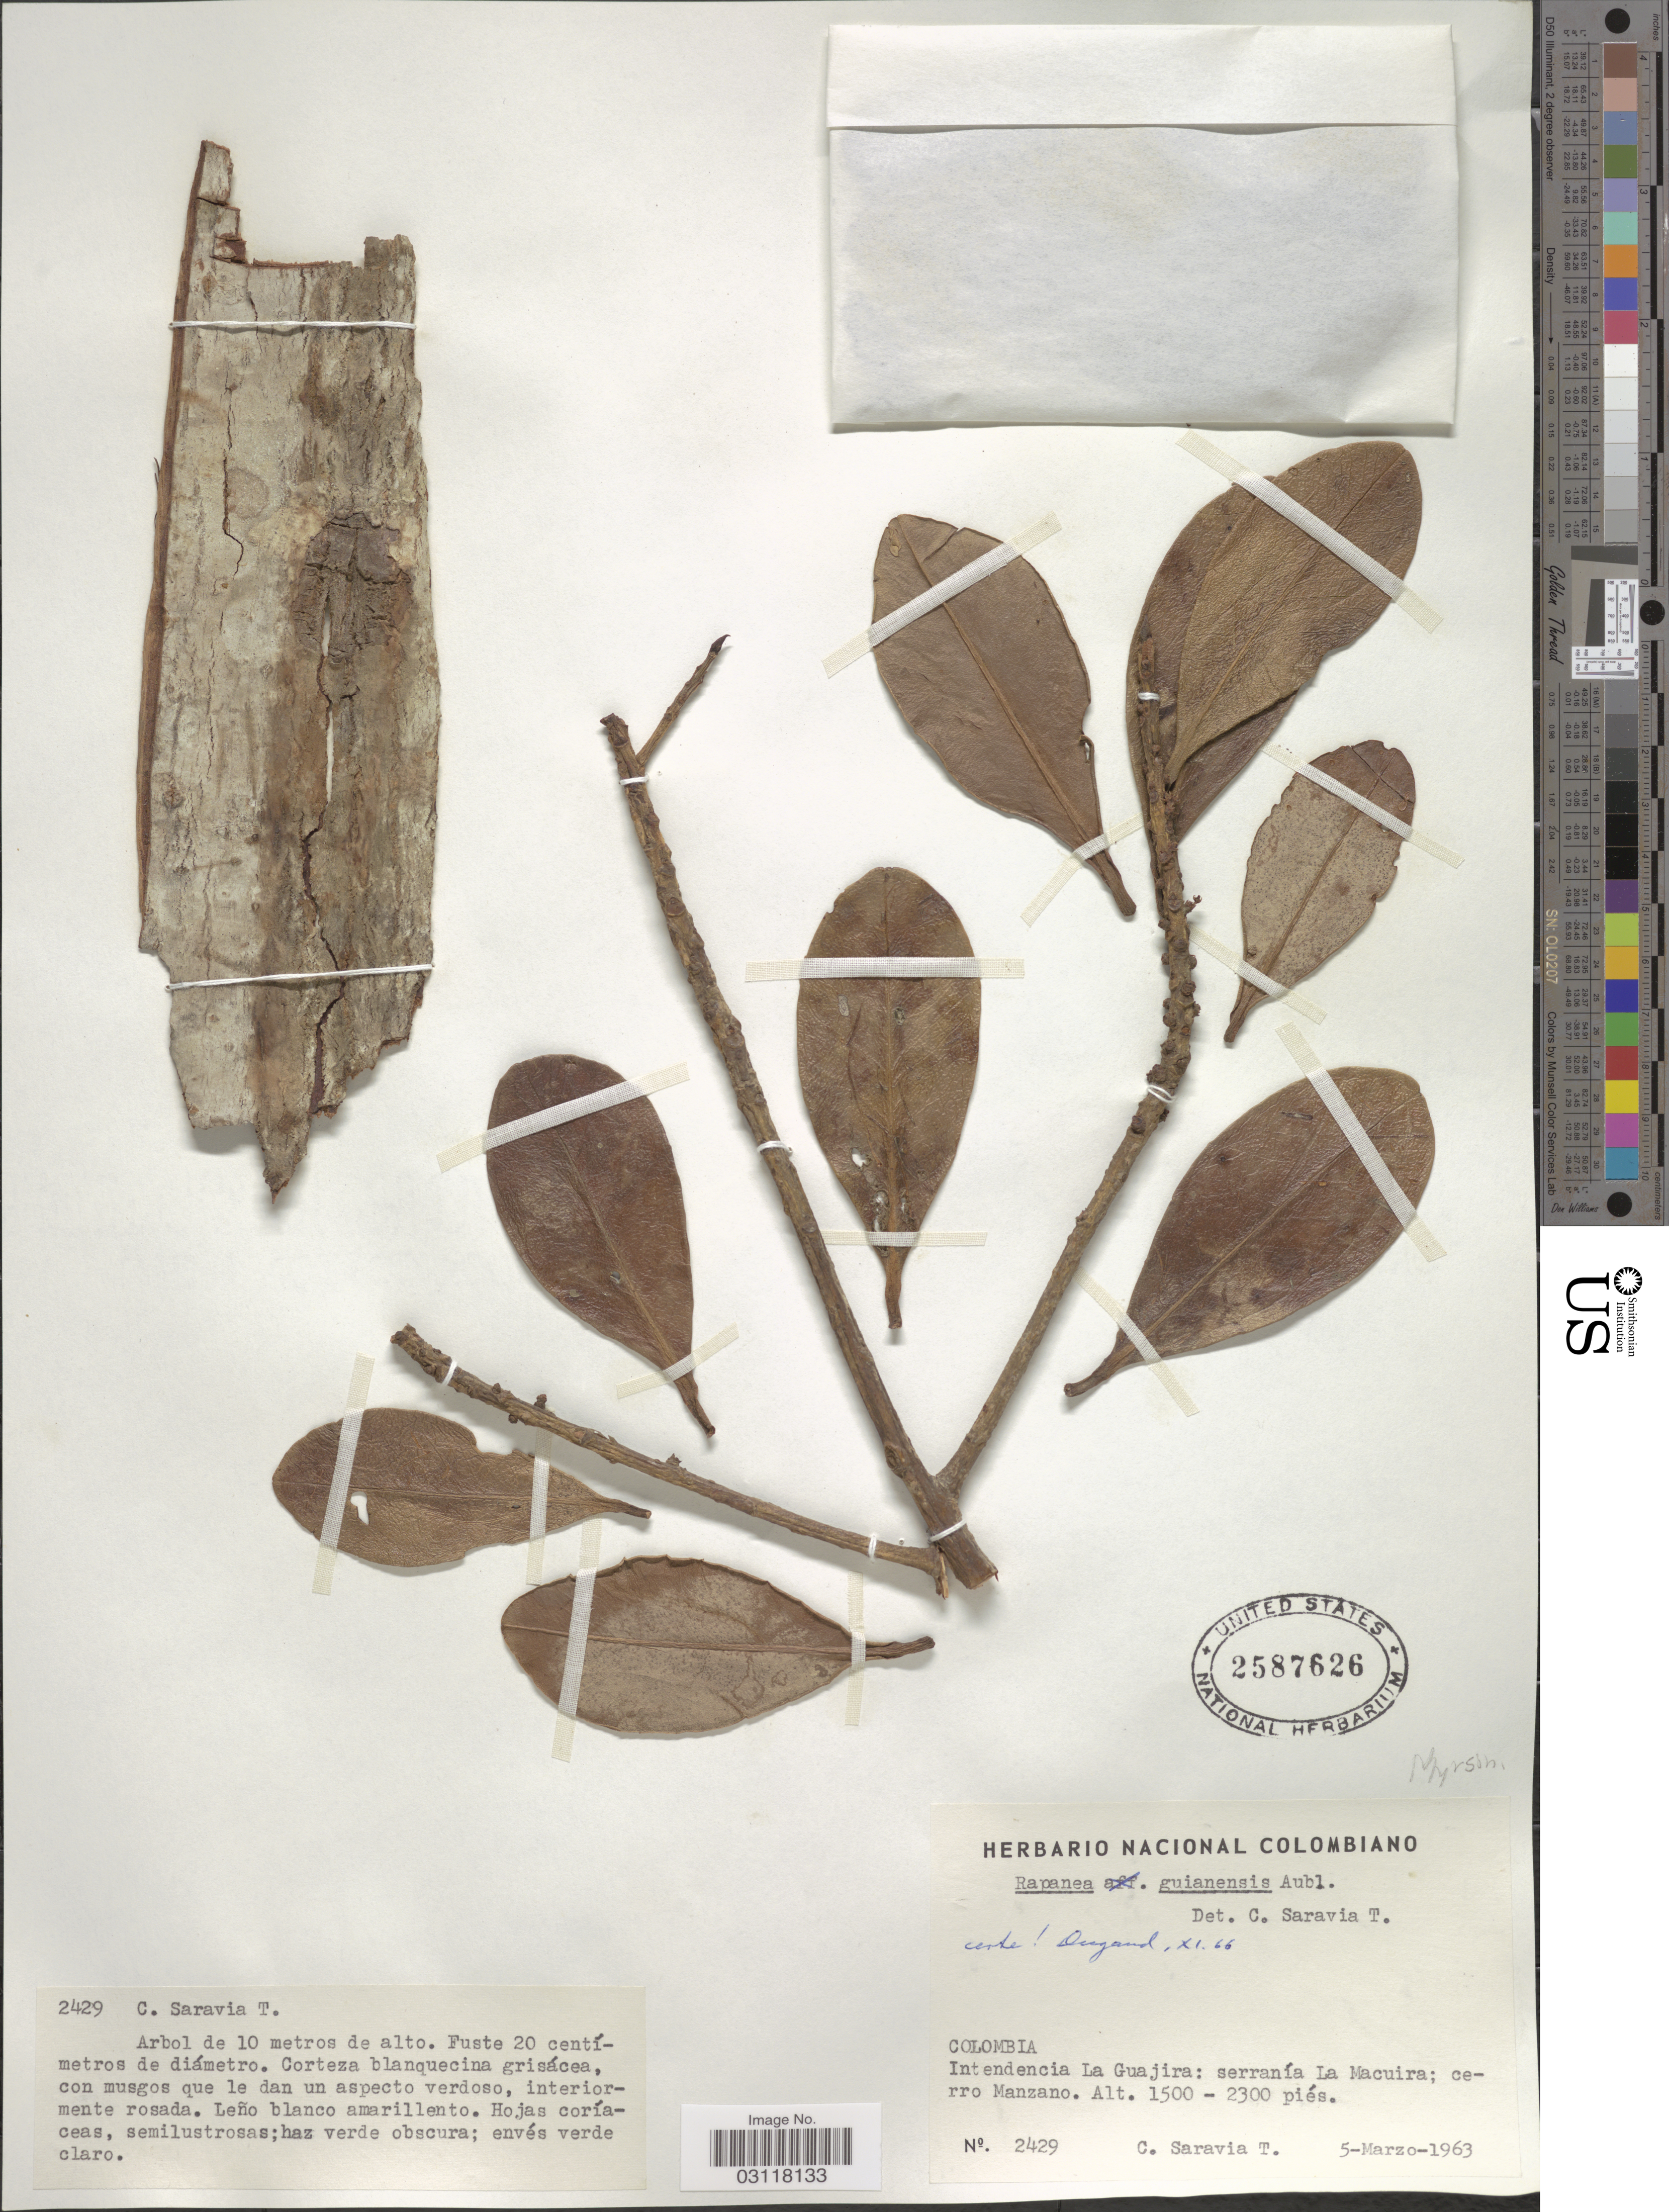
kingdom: Plantae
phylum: Tracheophyta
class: Magnoliopsida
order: Ericales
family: Primulaceae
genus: Rapanea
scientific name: Rapanea guianensis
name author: Aubl.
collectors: C. Saravia T.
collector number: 2429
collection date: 1963-03-05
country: Colombia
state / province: La Guajira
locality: Intendencia La Guajira: serranía La Macuira; cerro Manzano.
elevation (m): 457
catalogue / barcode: US 2587626